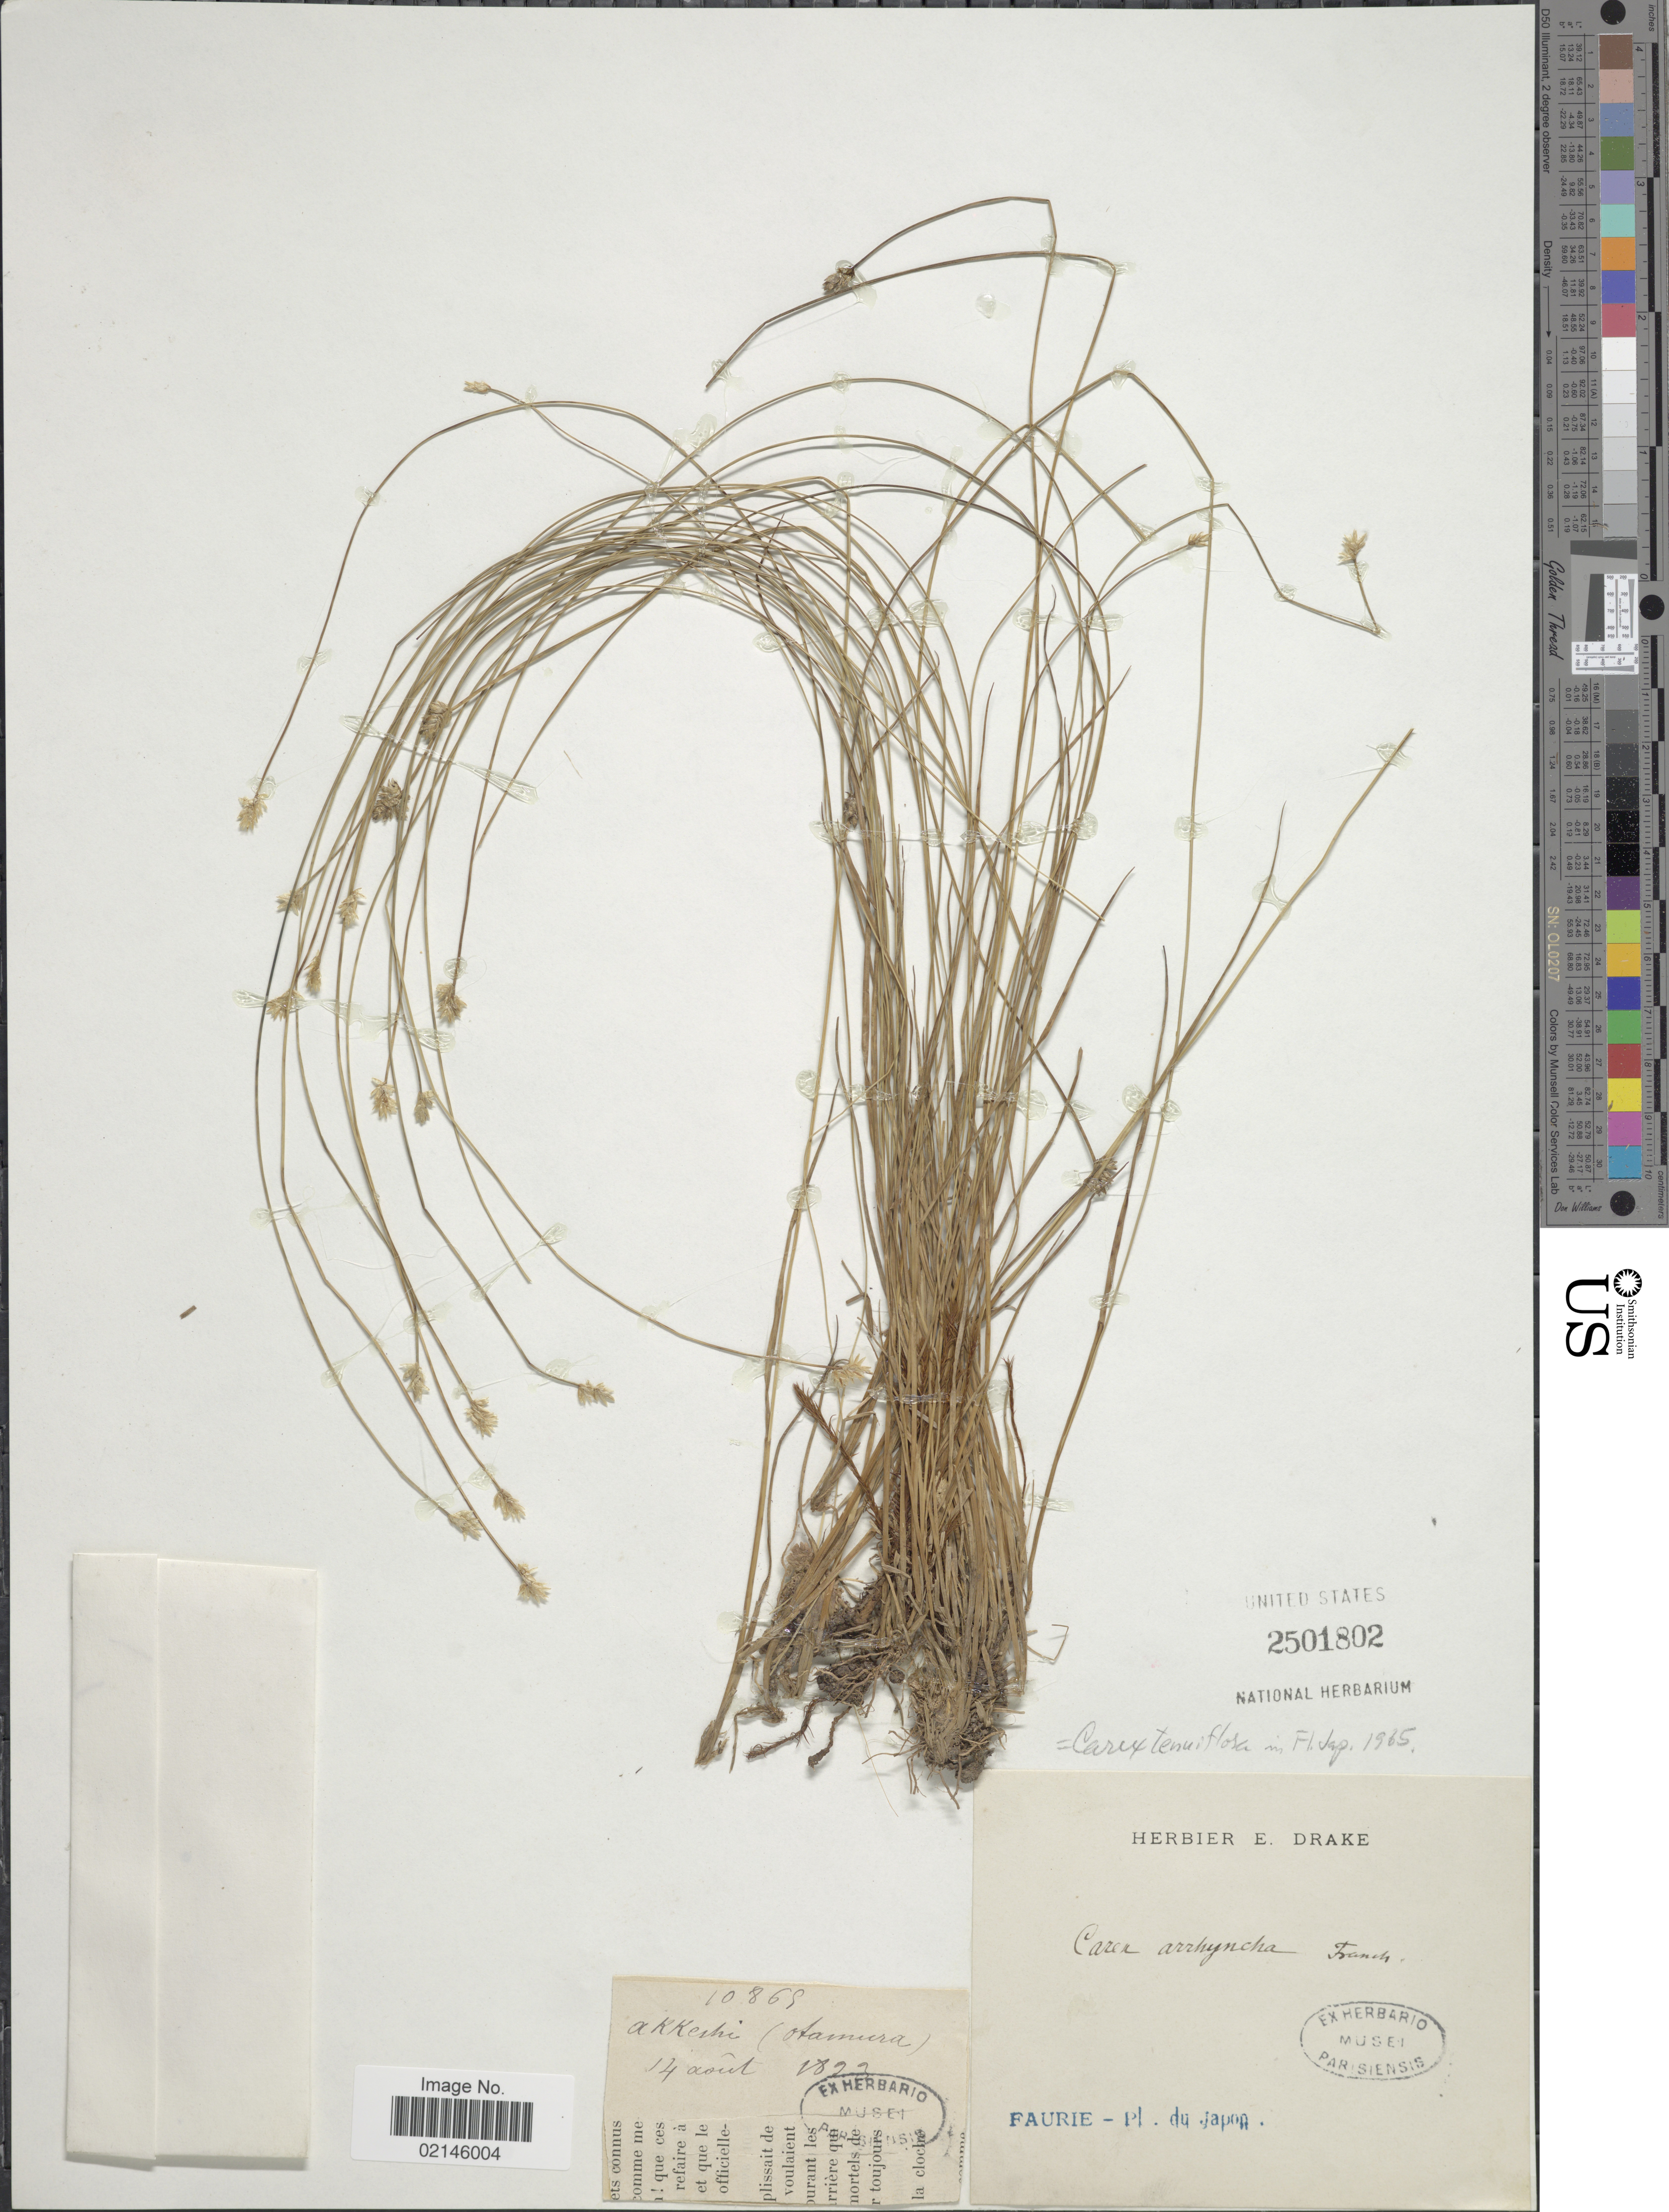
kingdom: Plantae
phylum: Tracheophyta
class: Liliopsida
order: Poales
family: Cyperaceae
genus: Carex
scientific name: Carex tenuiflora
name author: Wahlenb.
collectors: -. Faurie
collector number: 10869?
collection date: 1899-08-14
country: Japan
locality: Akkeshi (otamura) [unsure placement]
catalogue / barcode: US 2501802